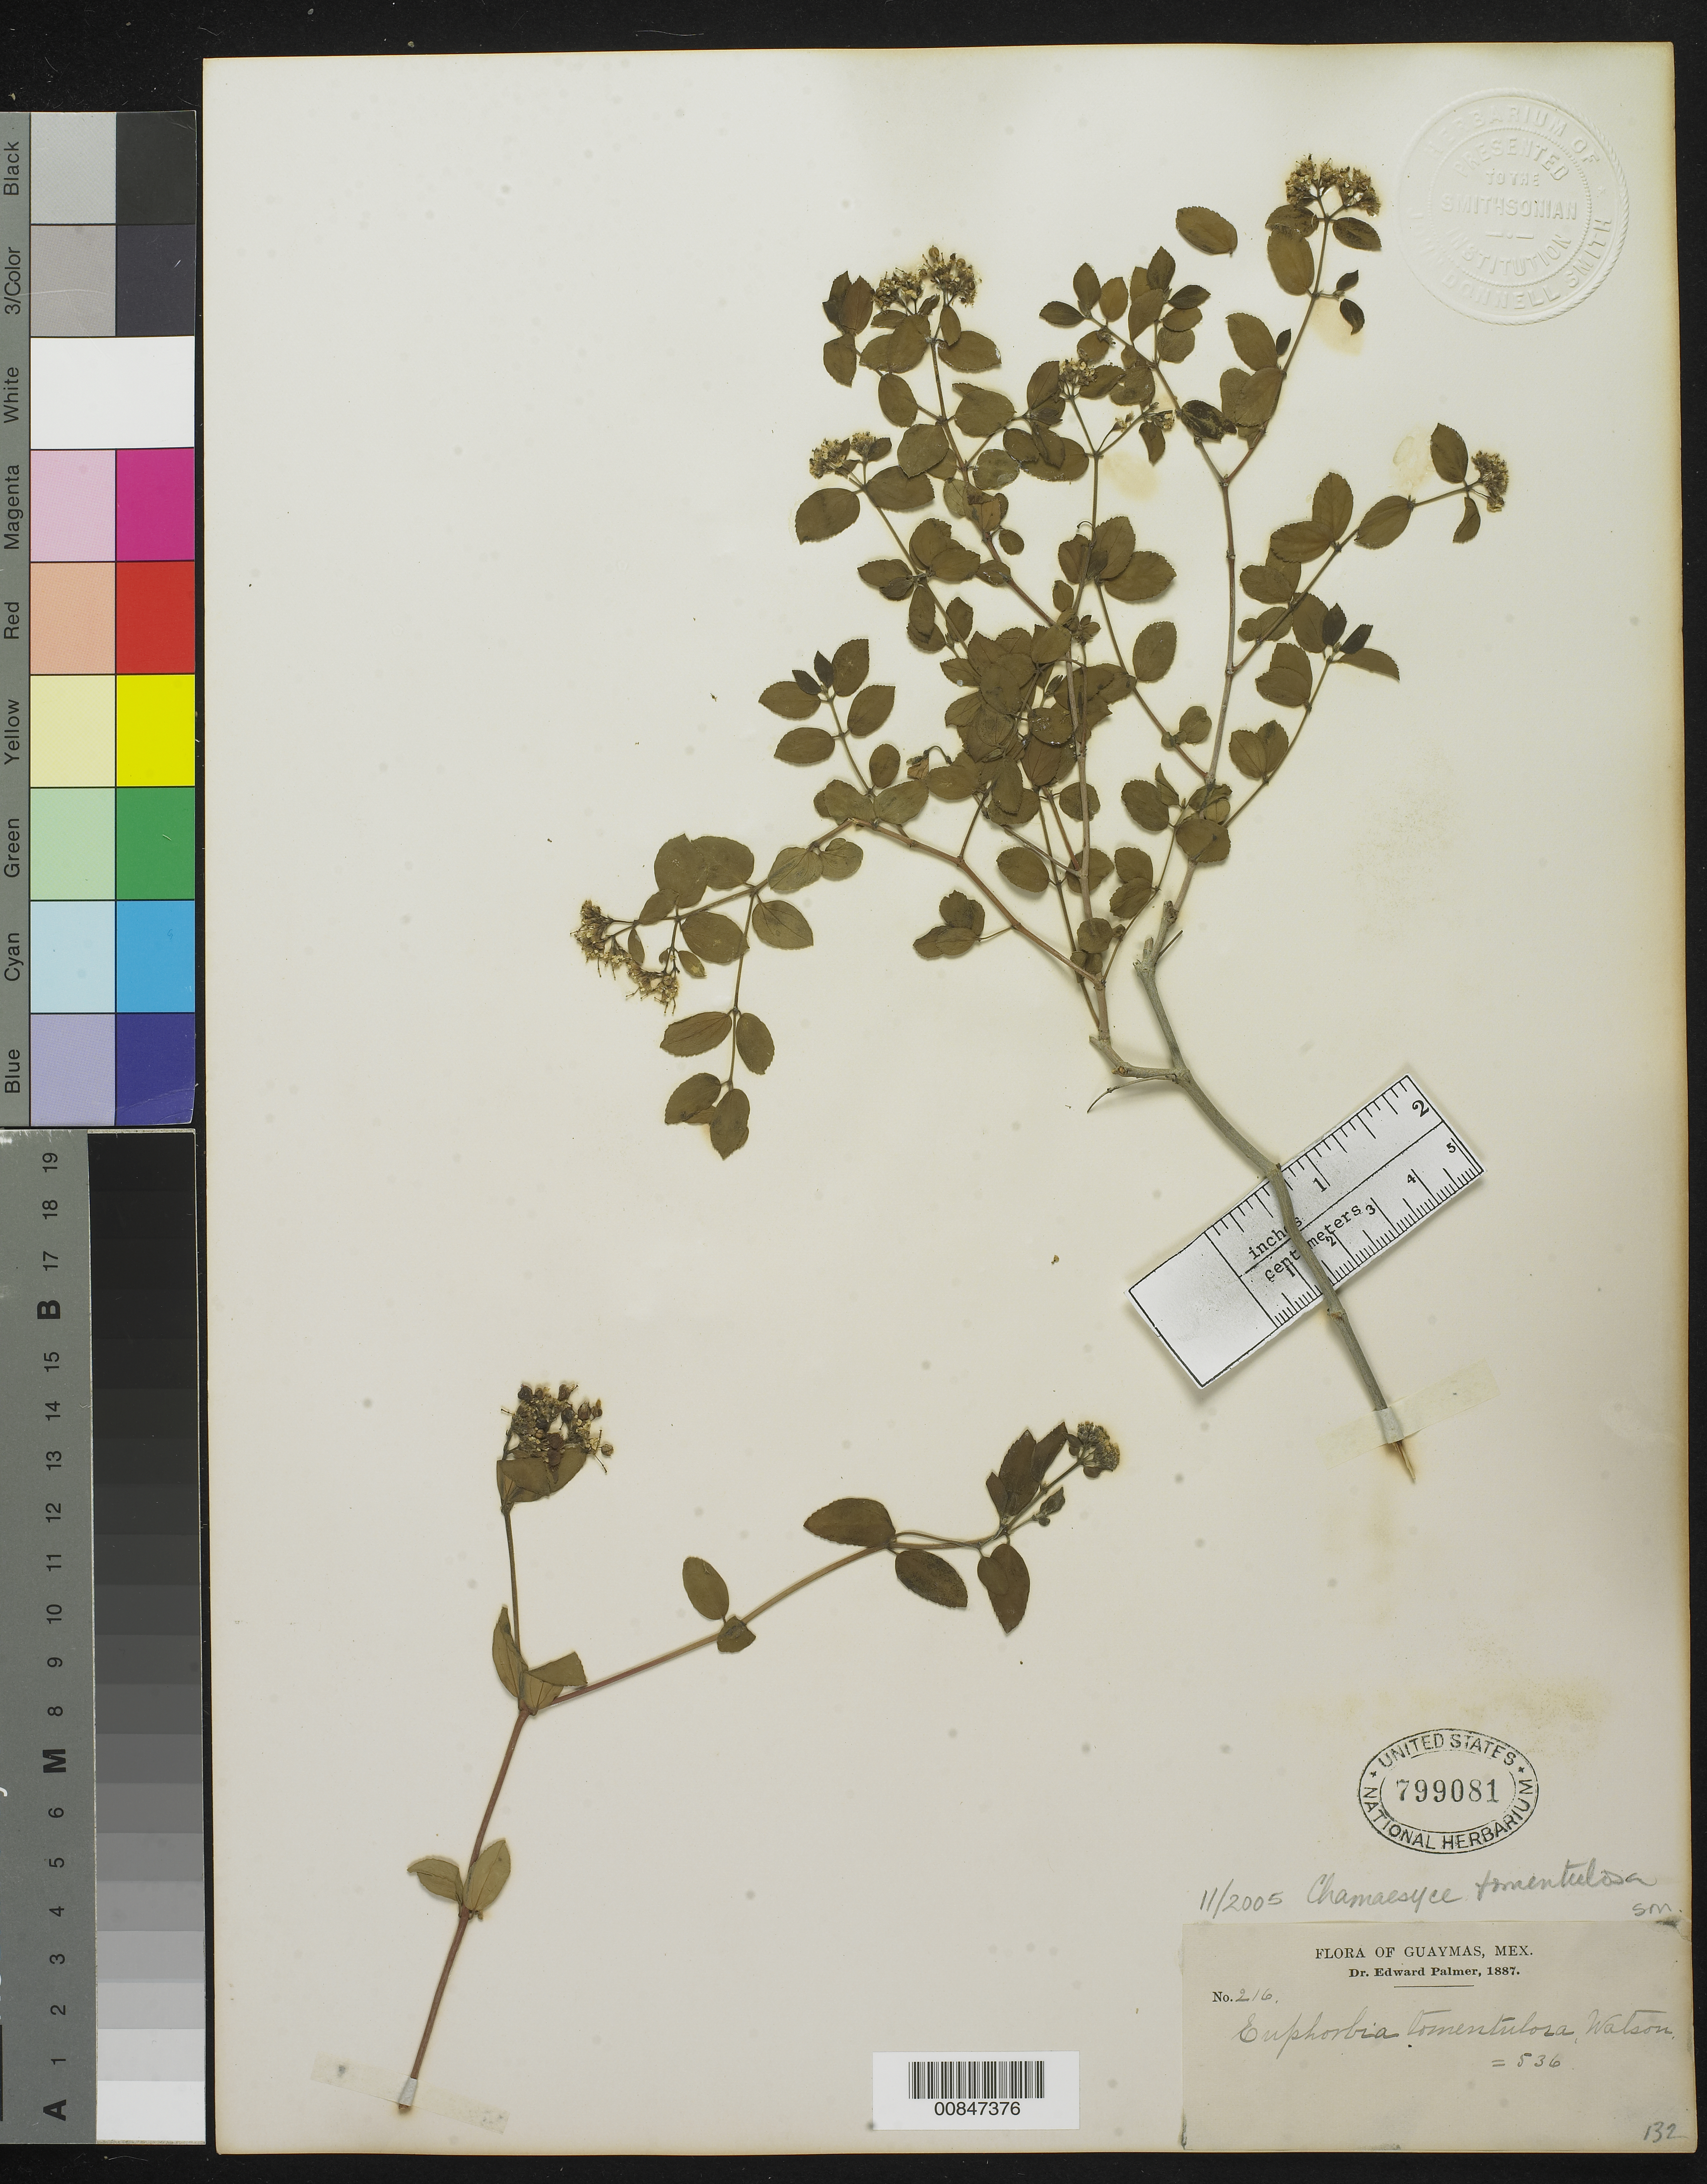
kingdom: Plantae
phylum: Tracheophyta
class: Magnoliopsida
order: Malpighiales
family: Euphorbiaceae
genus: Euphorbia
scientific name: Euphorbia tomentulosa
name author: S. Watson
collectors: E. Palmer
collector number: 216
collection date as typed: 1887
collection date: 1887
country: Mexico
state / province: Sonora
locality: Guaymas, Sonora.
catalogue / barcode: US 799081